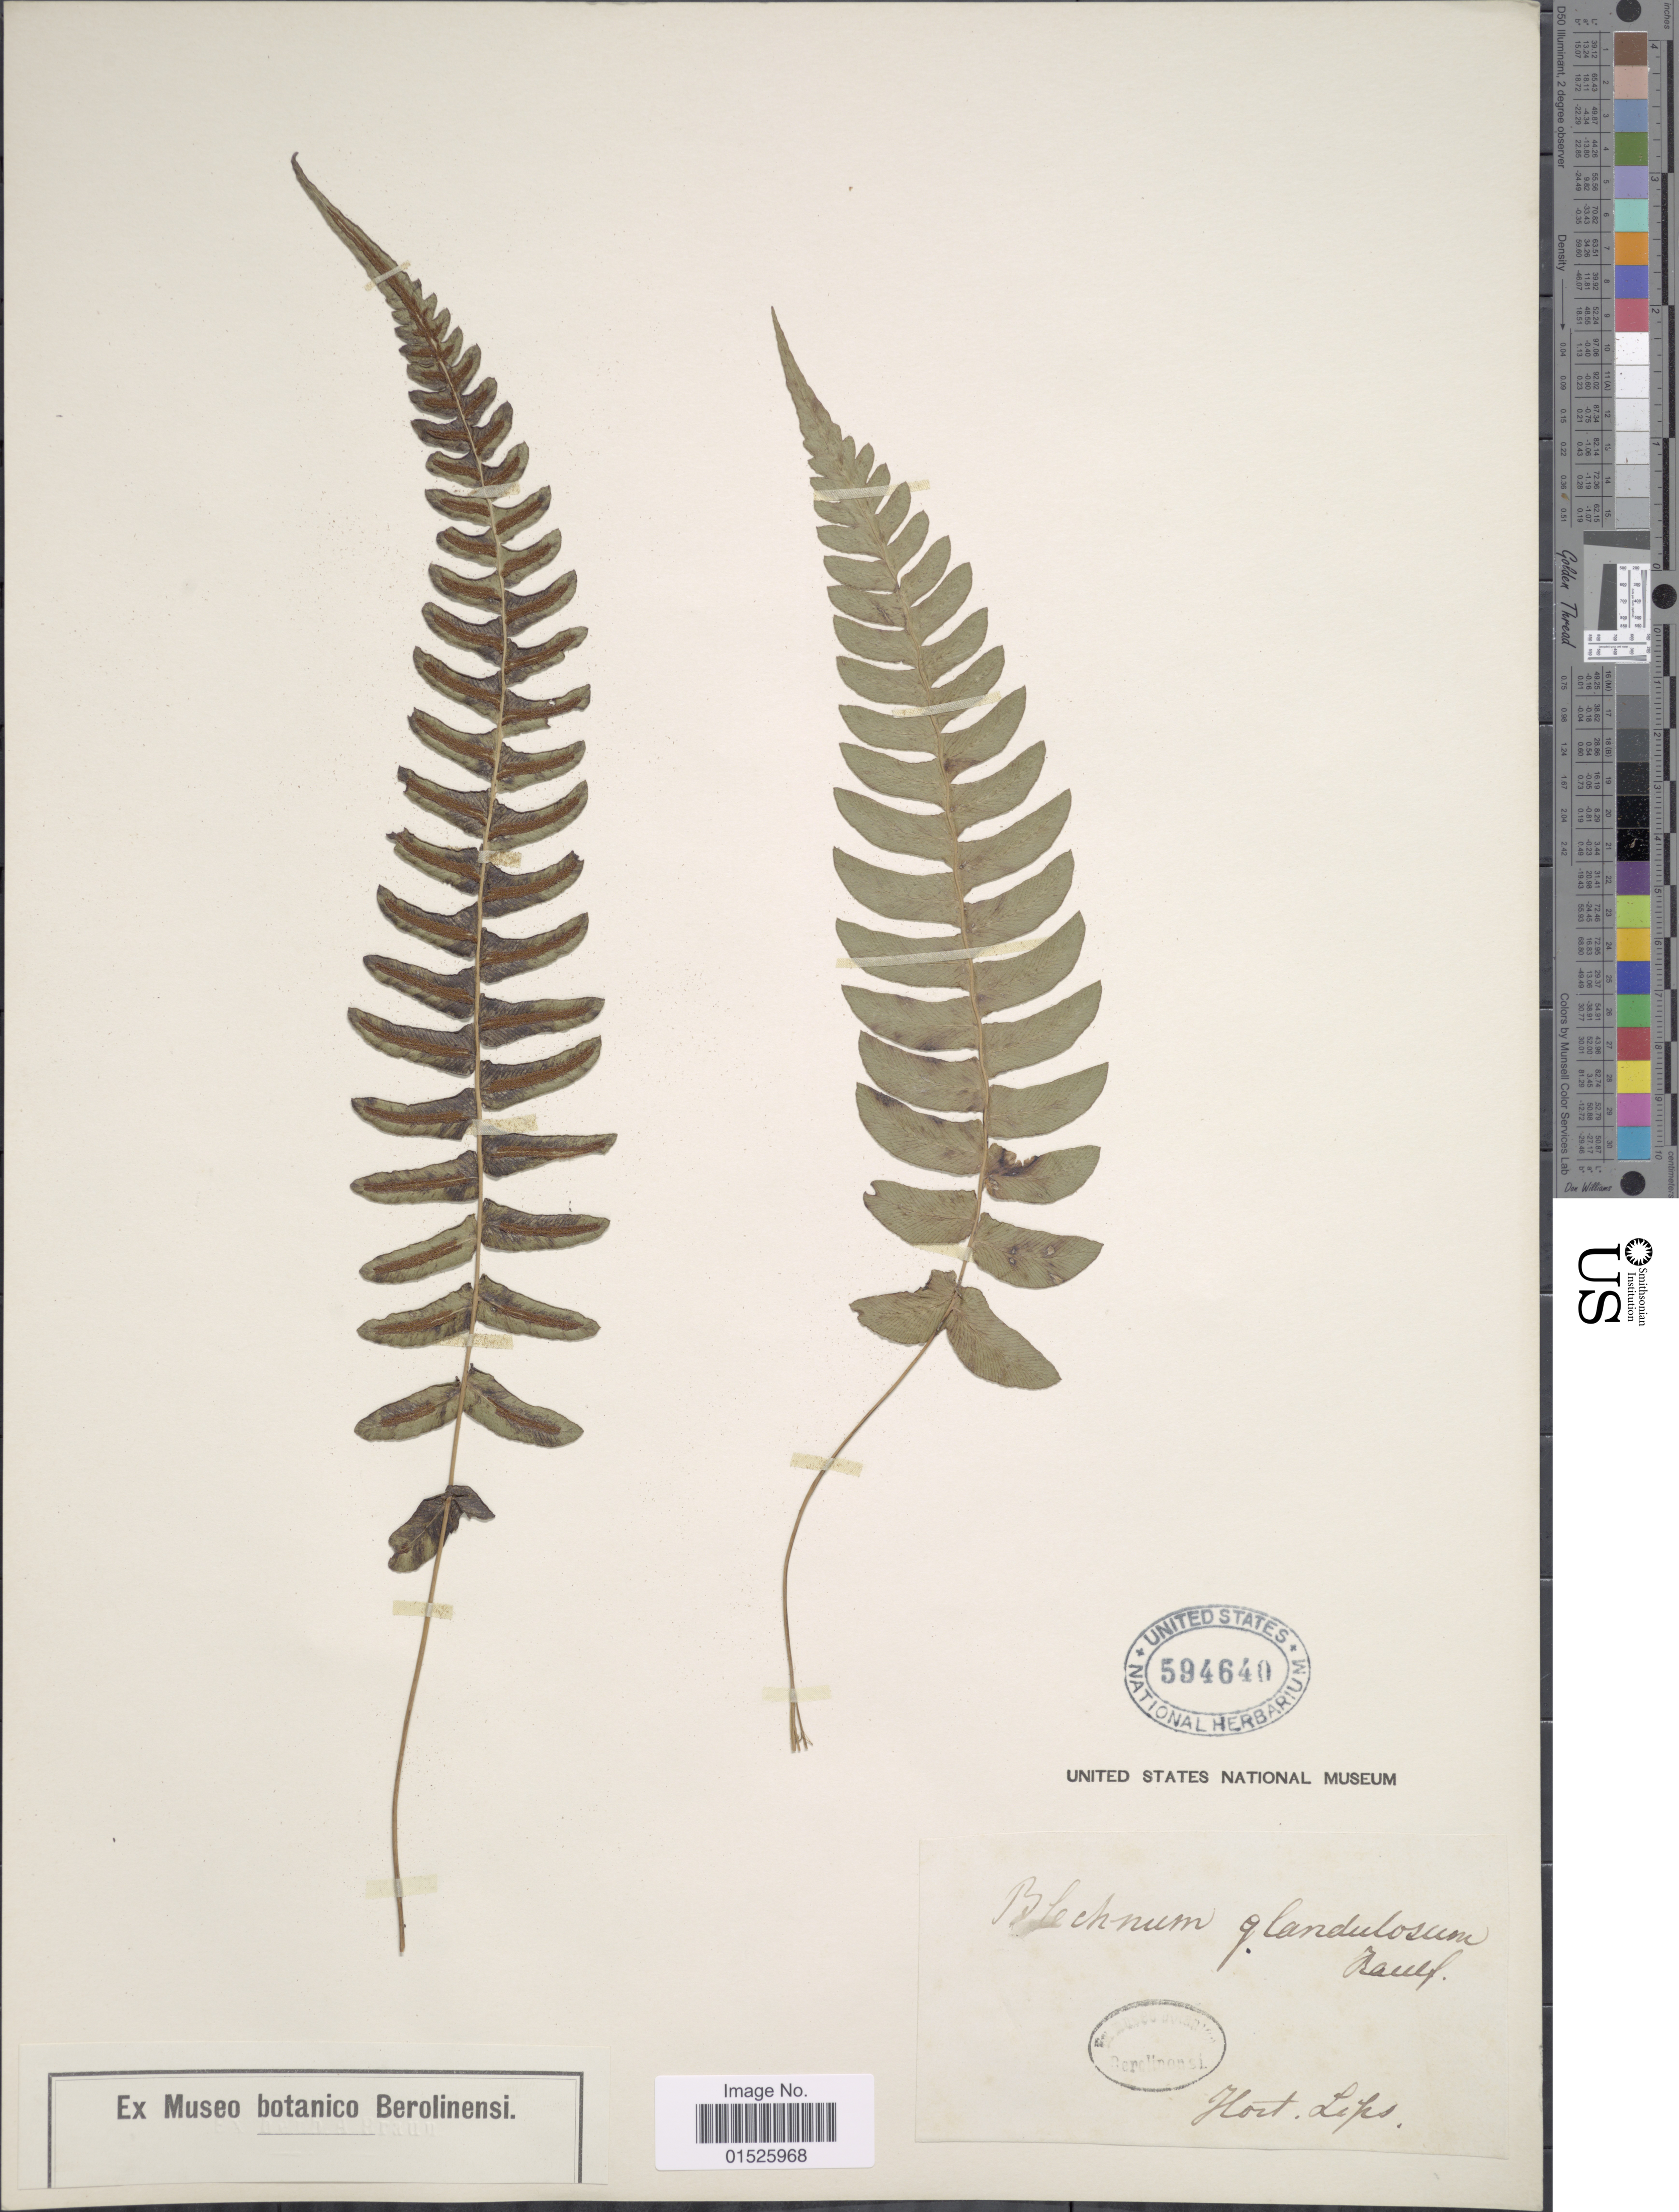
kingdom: Plantae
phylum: Tracheophyta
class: Polypodiopsida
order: Polypodiales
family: Blechnaceae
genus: Blechnum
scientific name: Blechnum glandulosum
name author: Link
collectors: ex herb. Bernhardi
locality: Hort. Lips.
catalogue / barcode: US 594640